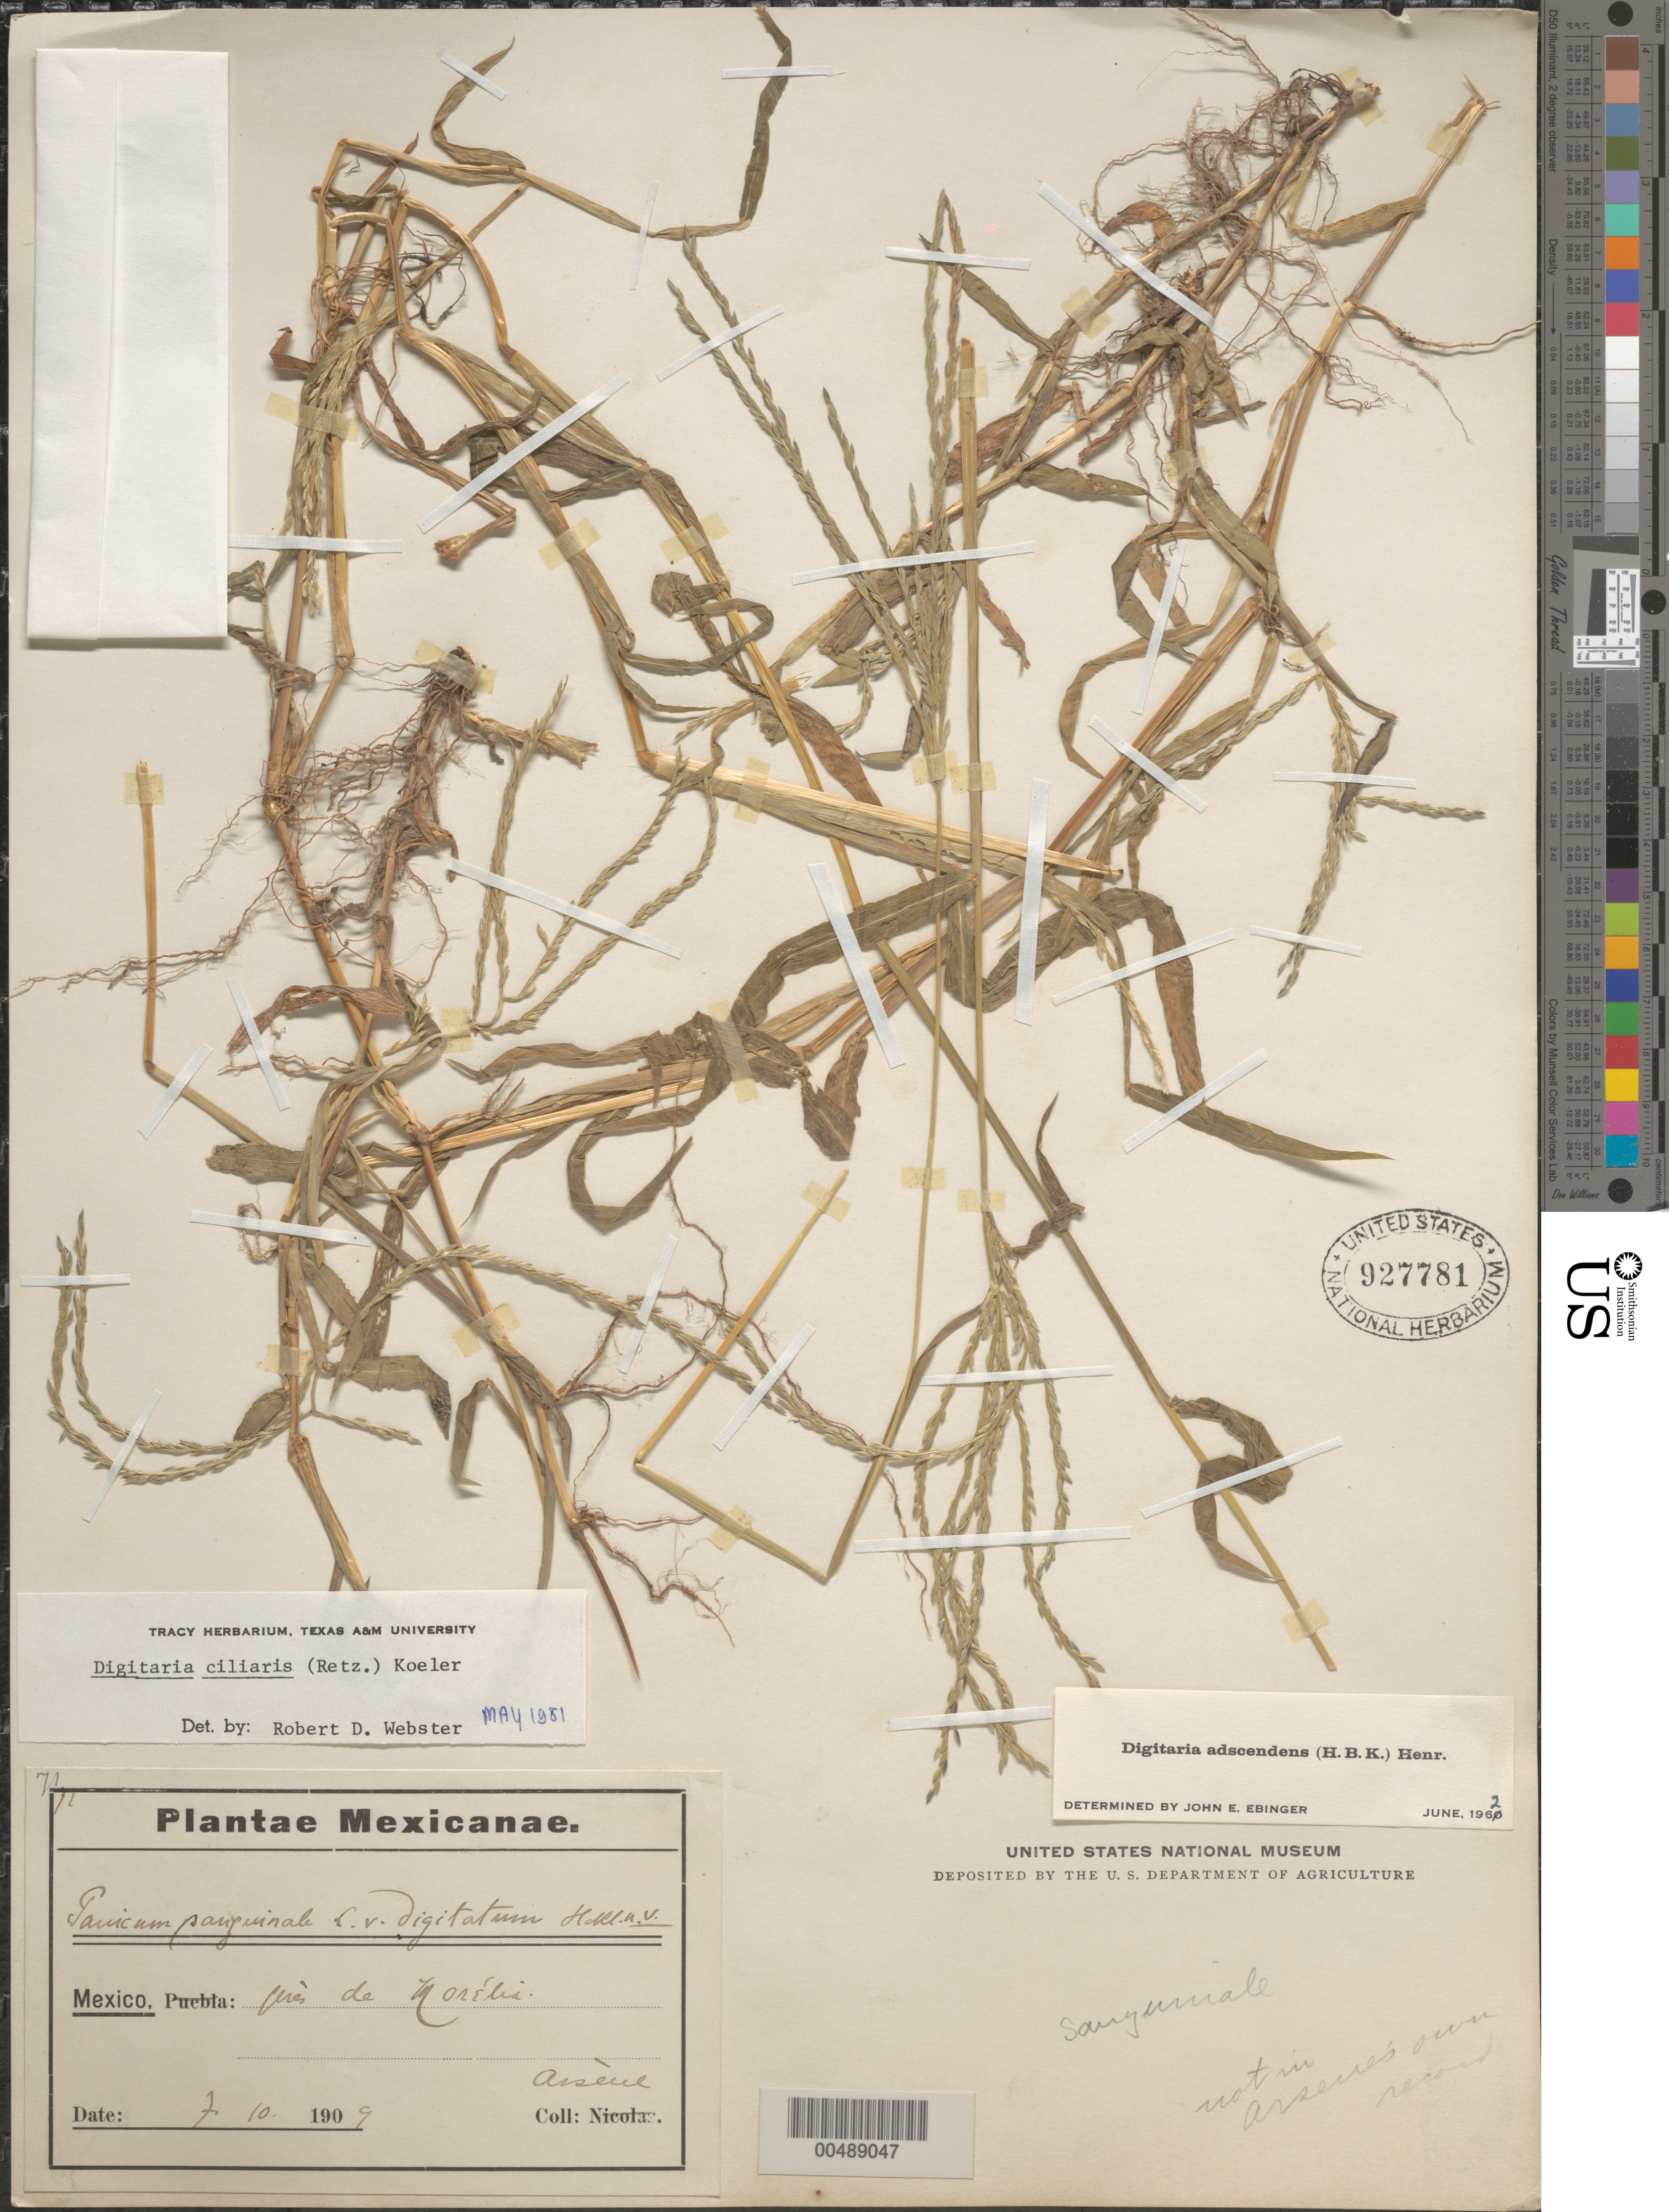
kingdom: Plantae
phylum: Tracheophyta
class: Liliopsida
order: Poales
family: Poaceae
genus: Digitaria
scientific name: Digitaria ciliaris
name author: (Retz.) Koeler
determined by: Webster, Robert D.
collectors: -- Arsène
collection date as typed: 10 Jul 1909 or 7 Oct 1909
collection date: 1909-07-10 or 1909-10-07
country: Mexico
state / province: Michoacán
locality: Morélia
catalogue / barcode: US 927781